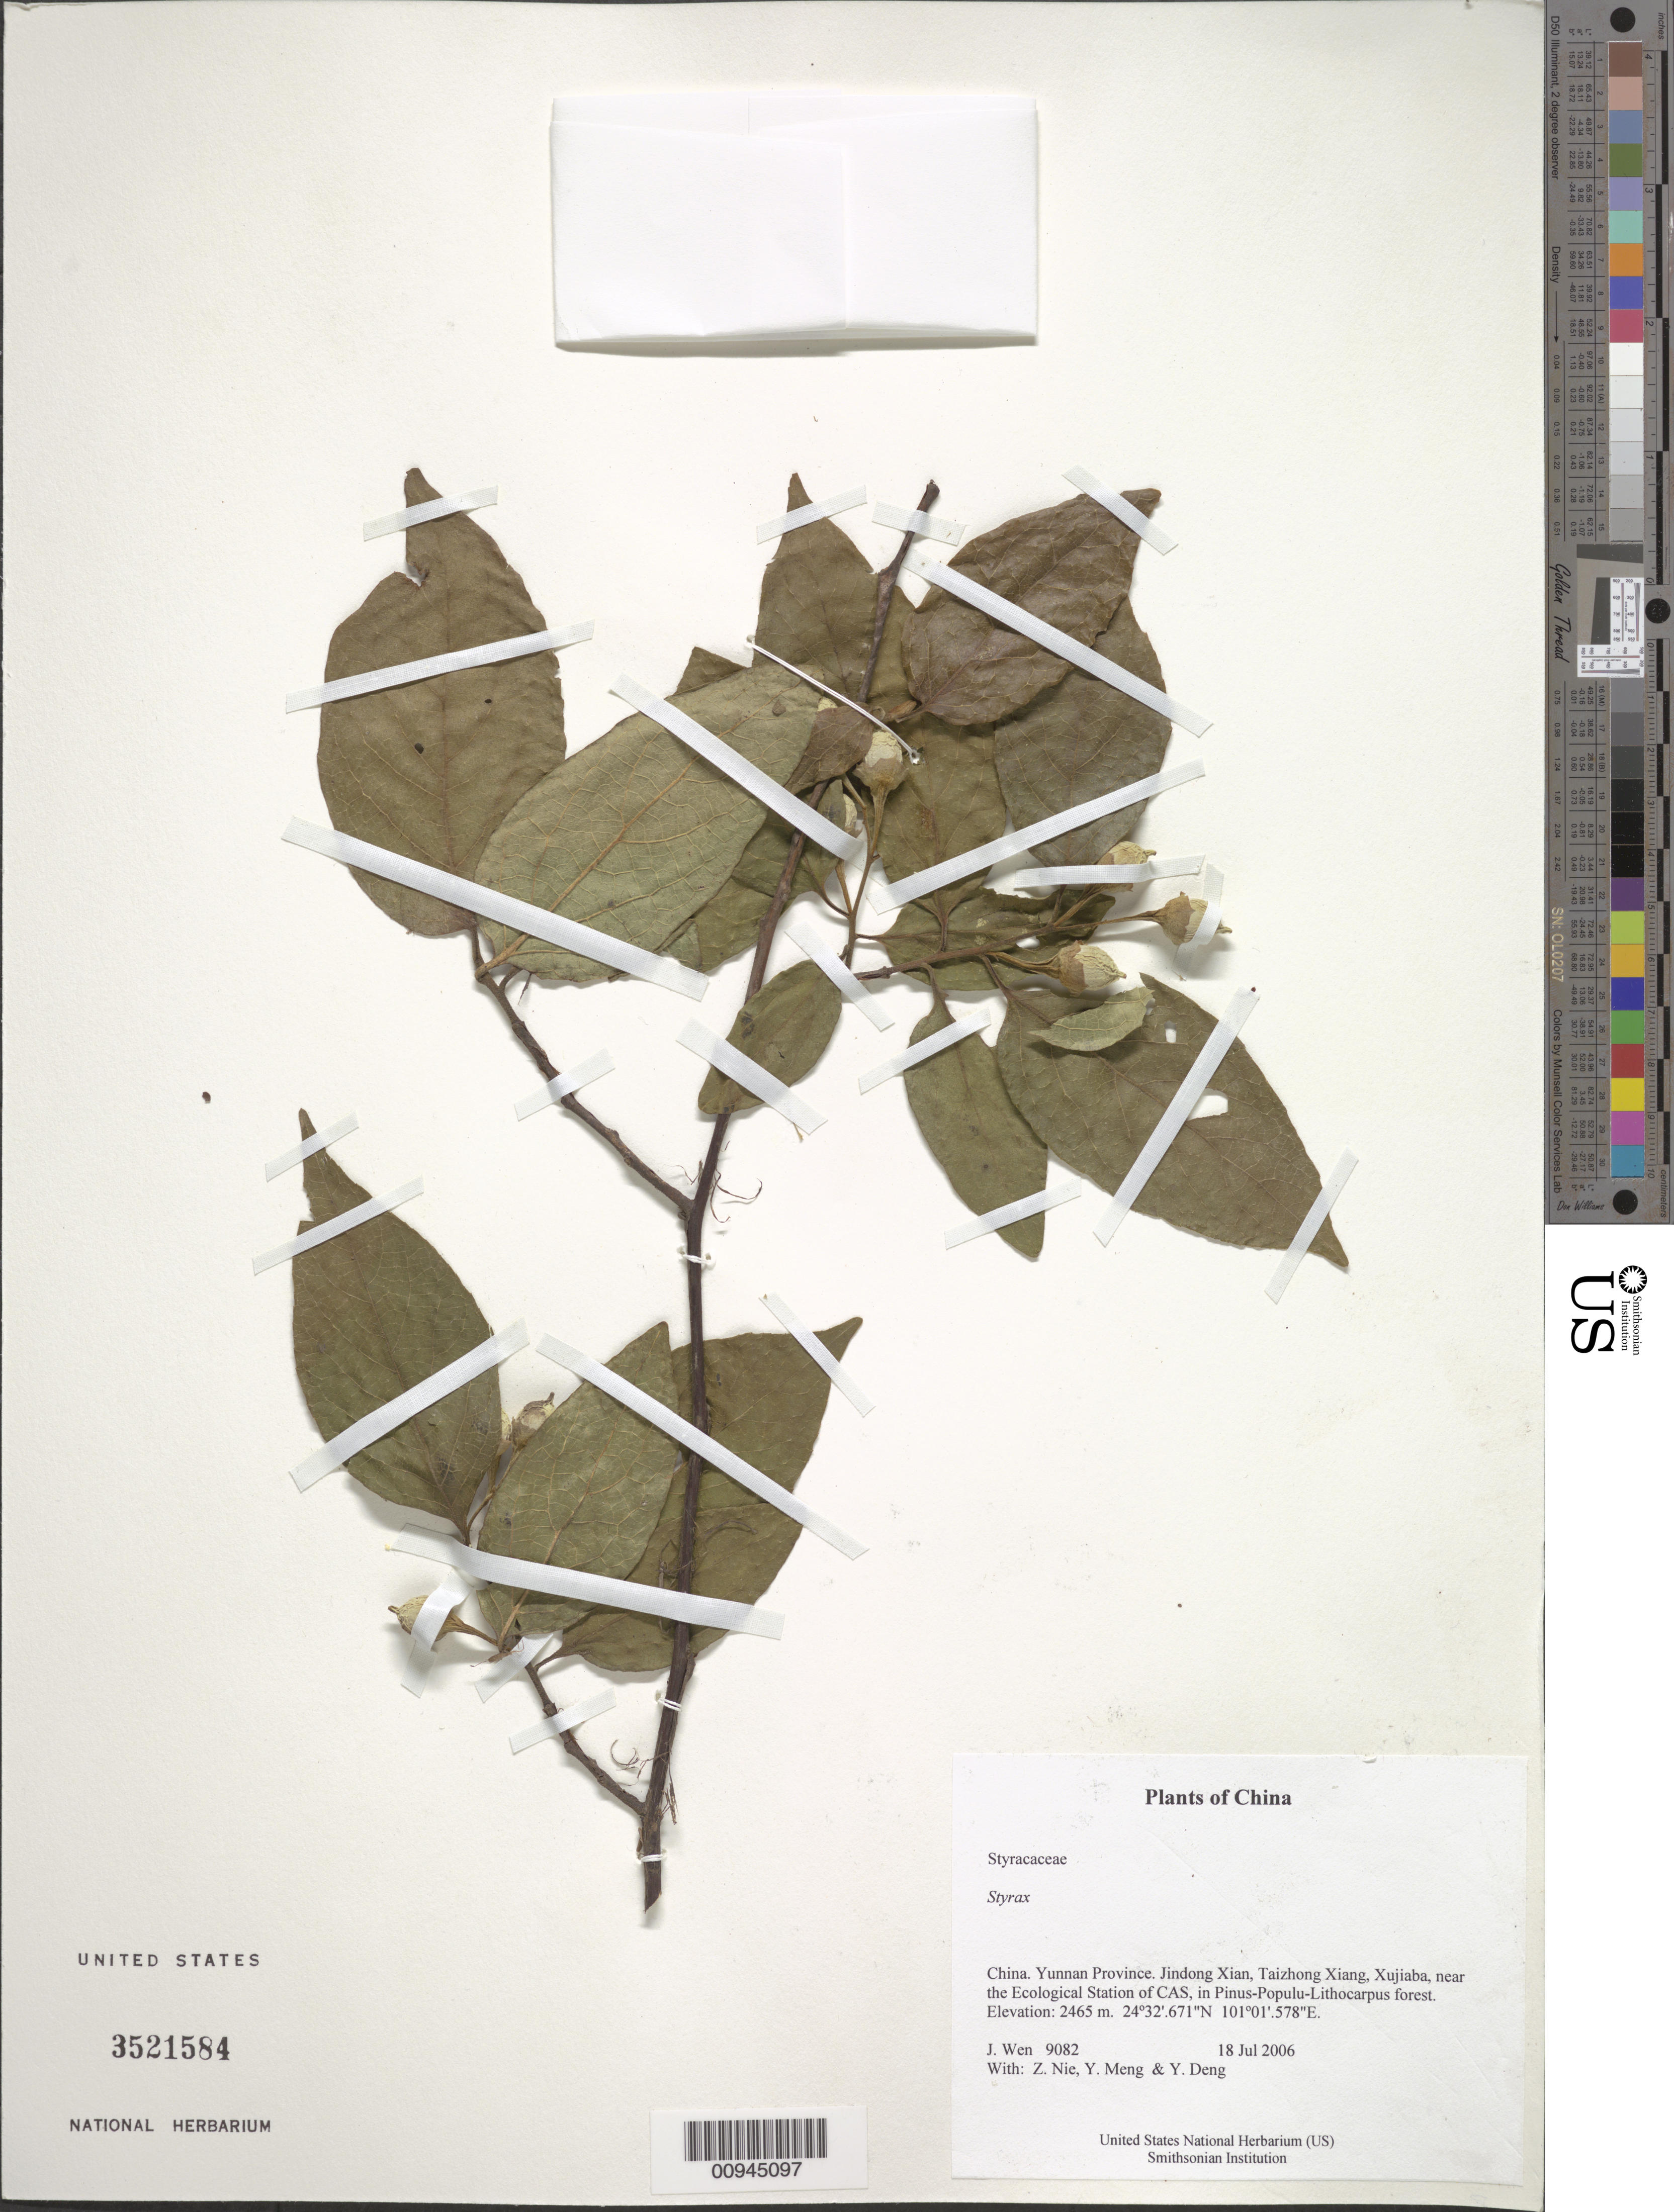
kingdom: Plantae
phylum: Tracheophyta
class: Magnoliopsida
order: Ericales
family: Styracaceae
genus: Styrax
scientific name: Styrax sp.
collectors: J. Wen, Z. Nie, Y. Meng & Y. Deng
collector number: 9082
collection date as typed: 18 Jul 2006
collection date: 2006-07-18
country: China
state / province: Yunnan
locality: Yunnan Province. Jindong Xian, Taizhong Xiang, Xujiaba, near the Ecological Station of CAS, in Pinus-Populu-Lithocarpus forest.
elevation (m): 2465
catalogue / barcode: US 3521584